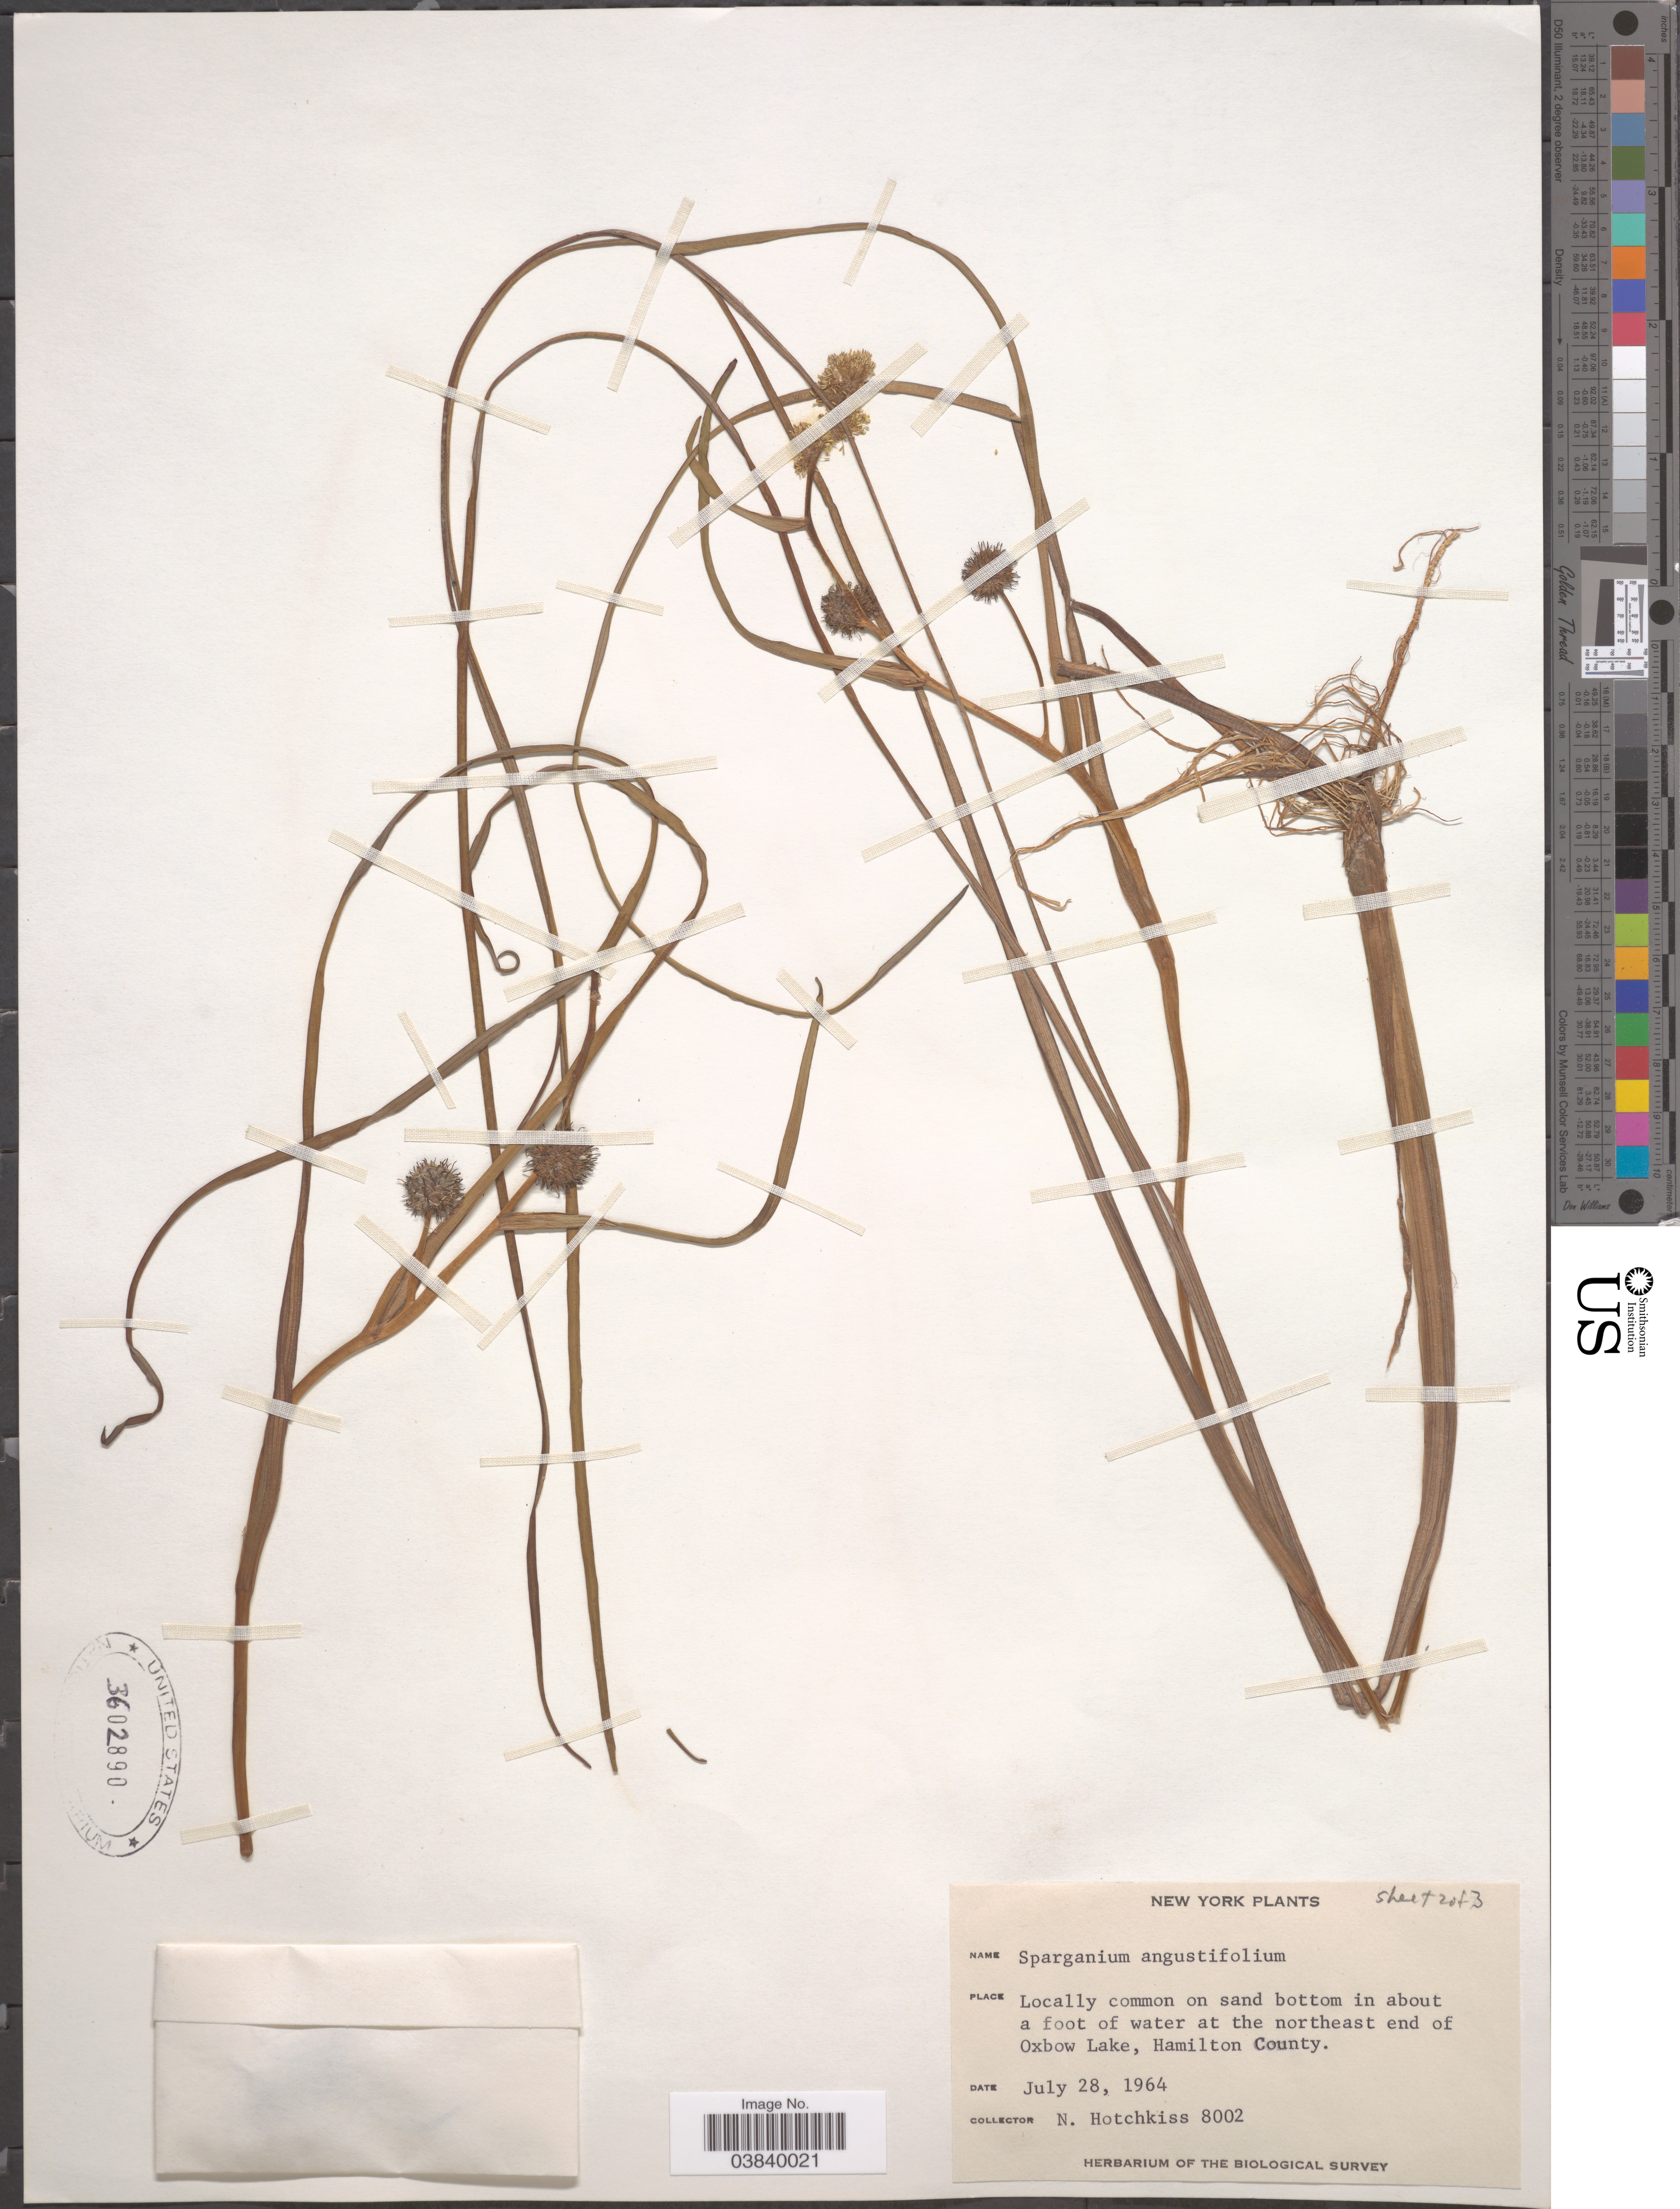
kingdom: Plantae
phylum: Tracheophyta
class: Liliopsida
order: Poales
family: Typhaceae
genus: Sparganium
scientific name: Sparganium angustifolium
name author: Michx.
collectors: N. Hotchkiss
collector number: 8002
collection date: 1964-07-28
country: United States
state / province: New York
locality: At the northeast end of Oxbow Lake, Hamilton Co.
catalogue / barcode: US 3602890